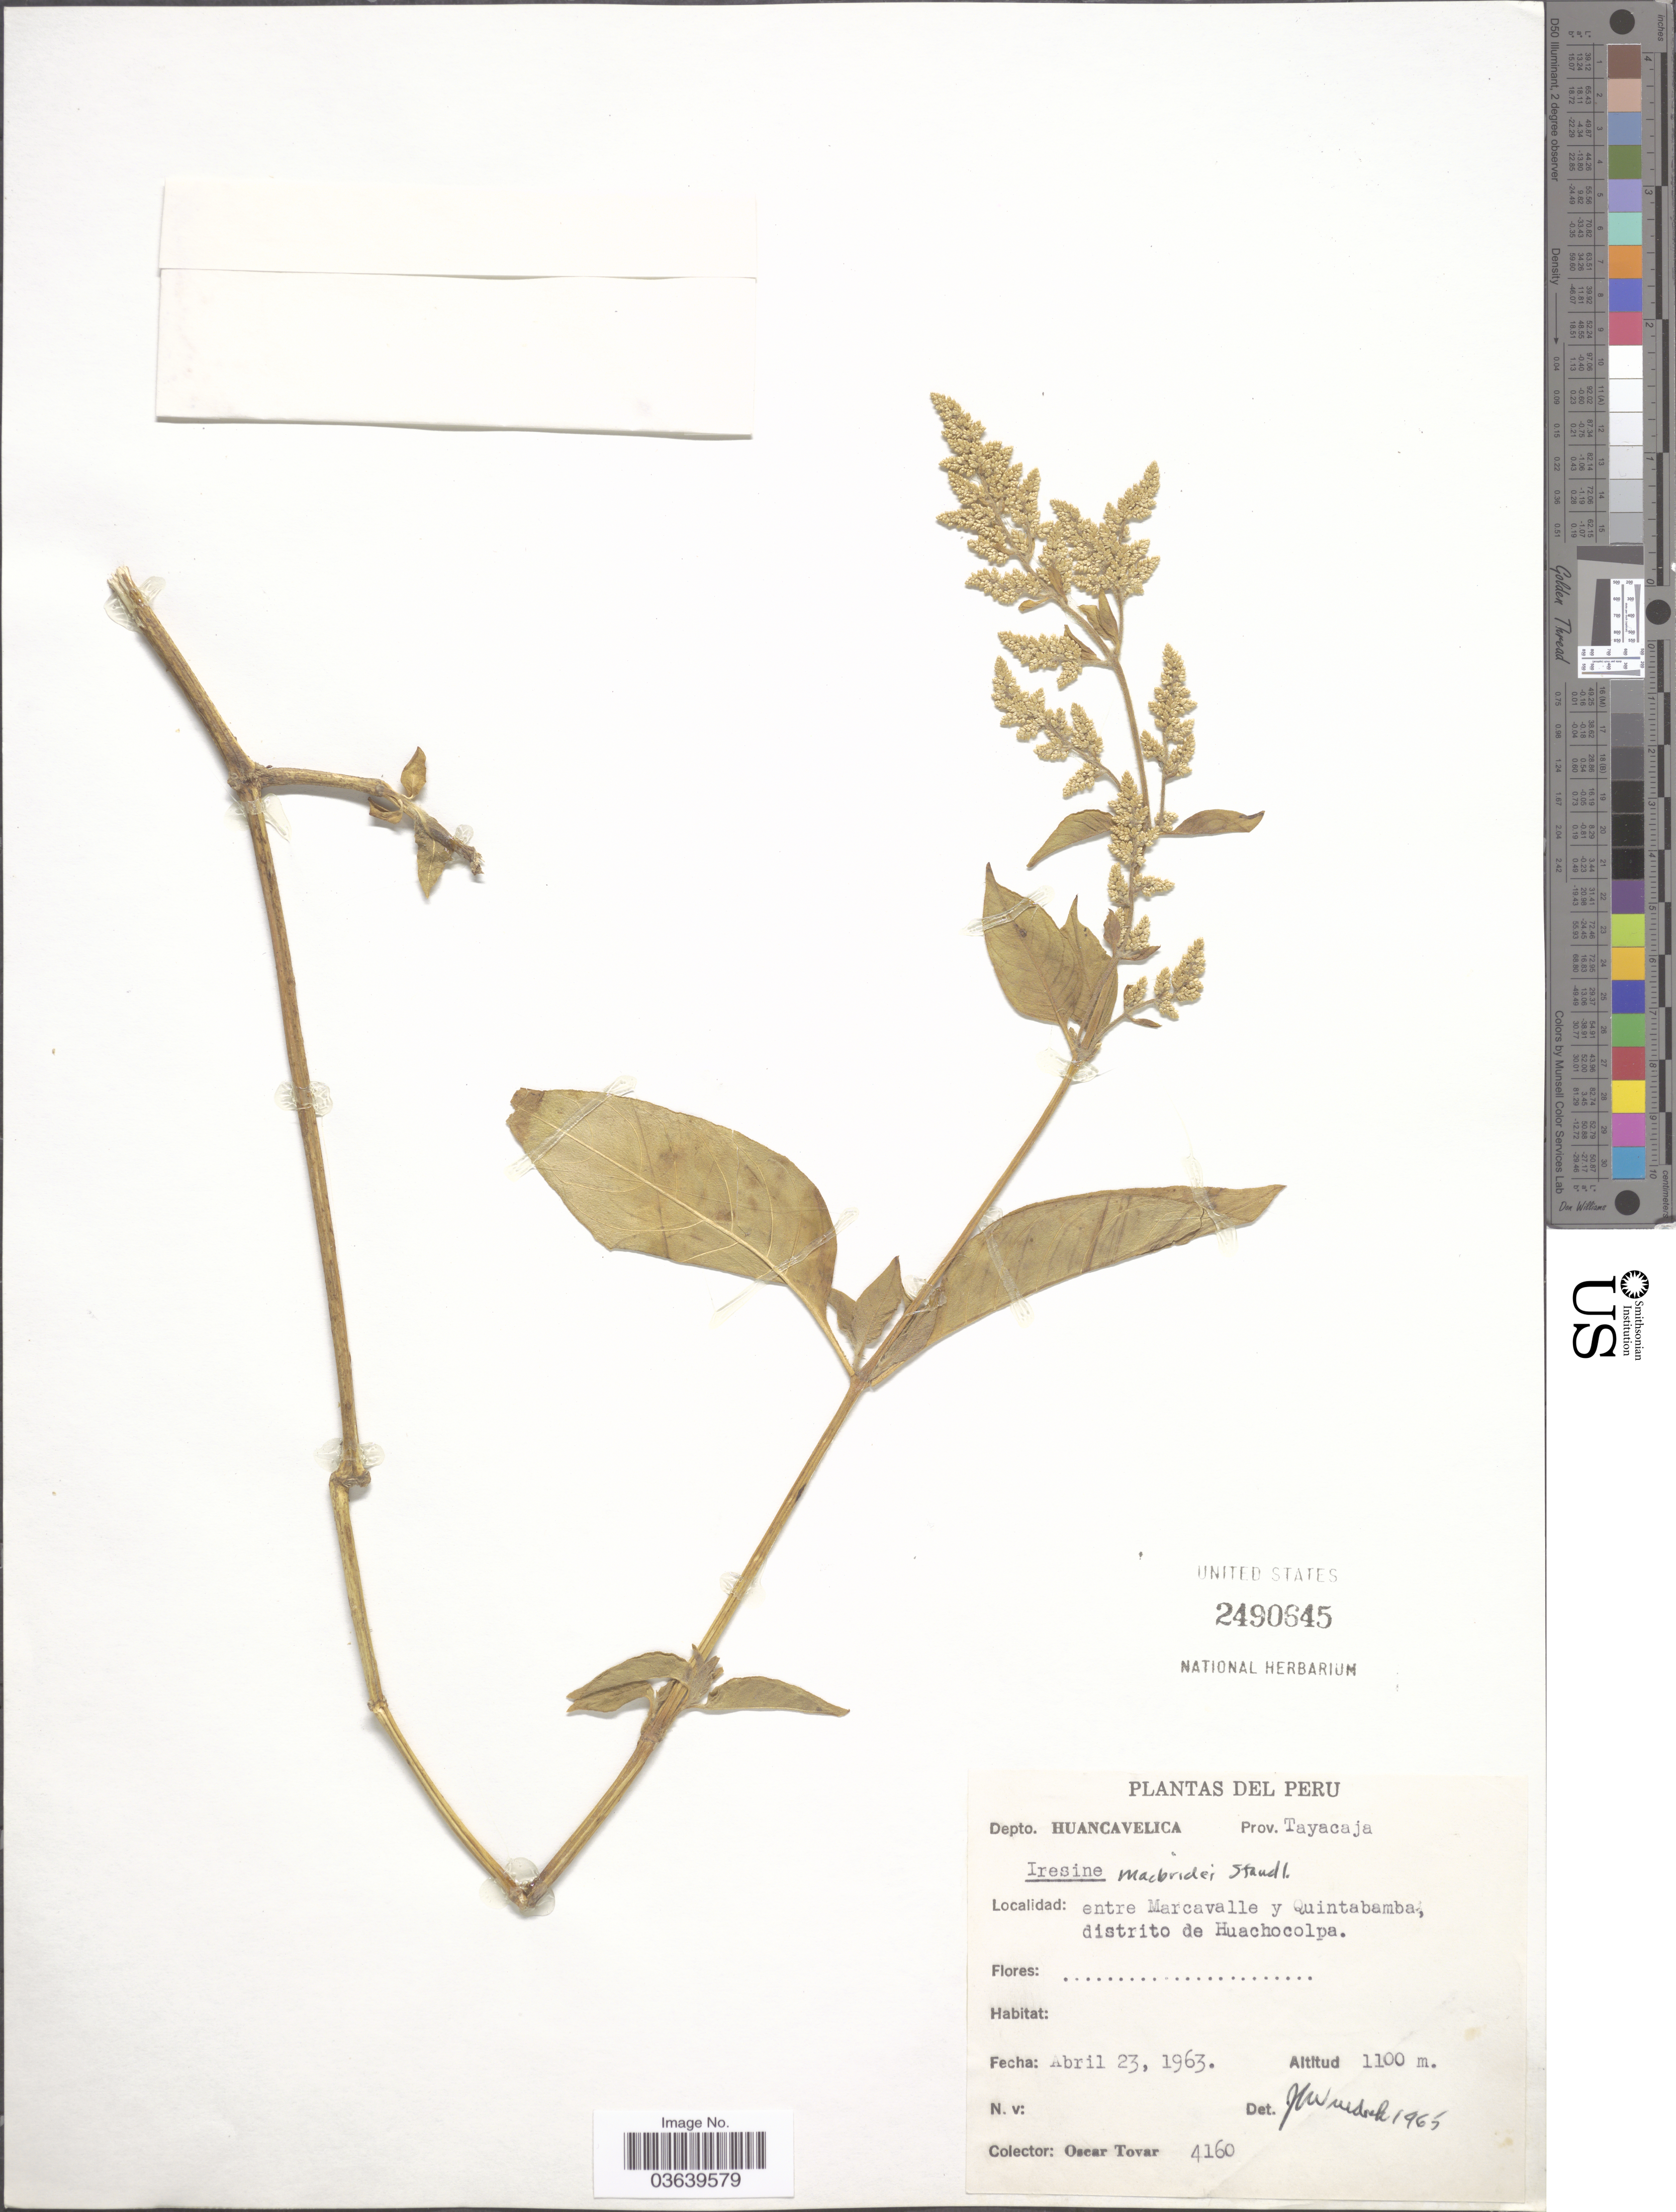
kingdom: Plantae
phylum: Tracheophyta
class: Magnoliopsida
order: Caryophyllales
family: Amaranthaceae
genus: Iresine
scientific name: Iresine macbridei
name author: Standl.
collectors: Ó. Tovar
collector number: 4160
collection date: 1963-04-23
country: Peru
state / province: Huancavelica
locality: Depto. Huancavelica. Prov. Tayacaja. Entre Marcavalle y Quintabamba, distrito de Huachocolpa.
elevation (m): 1100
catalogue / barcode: US 2490645